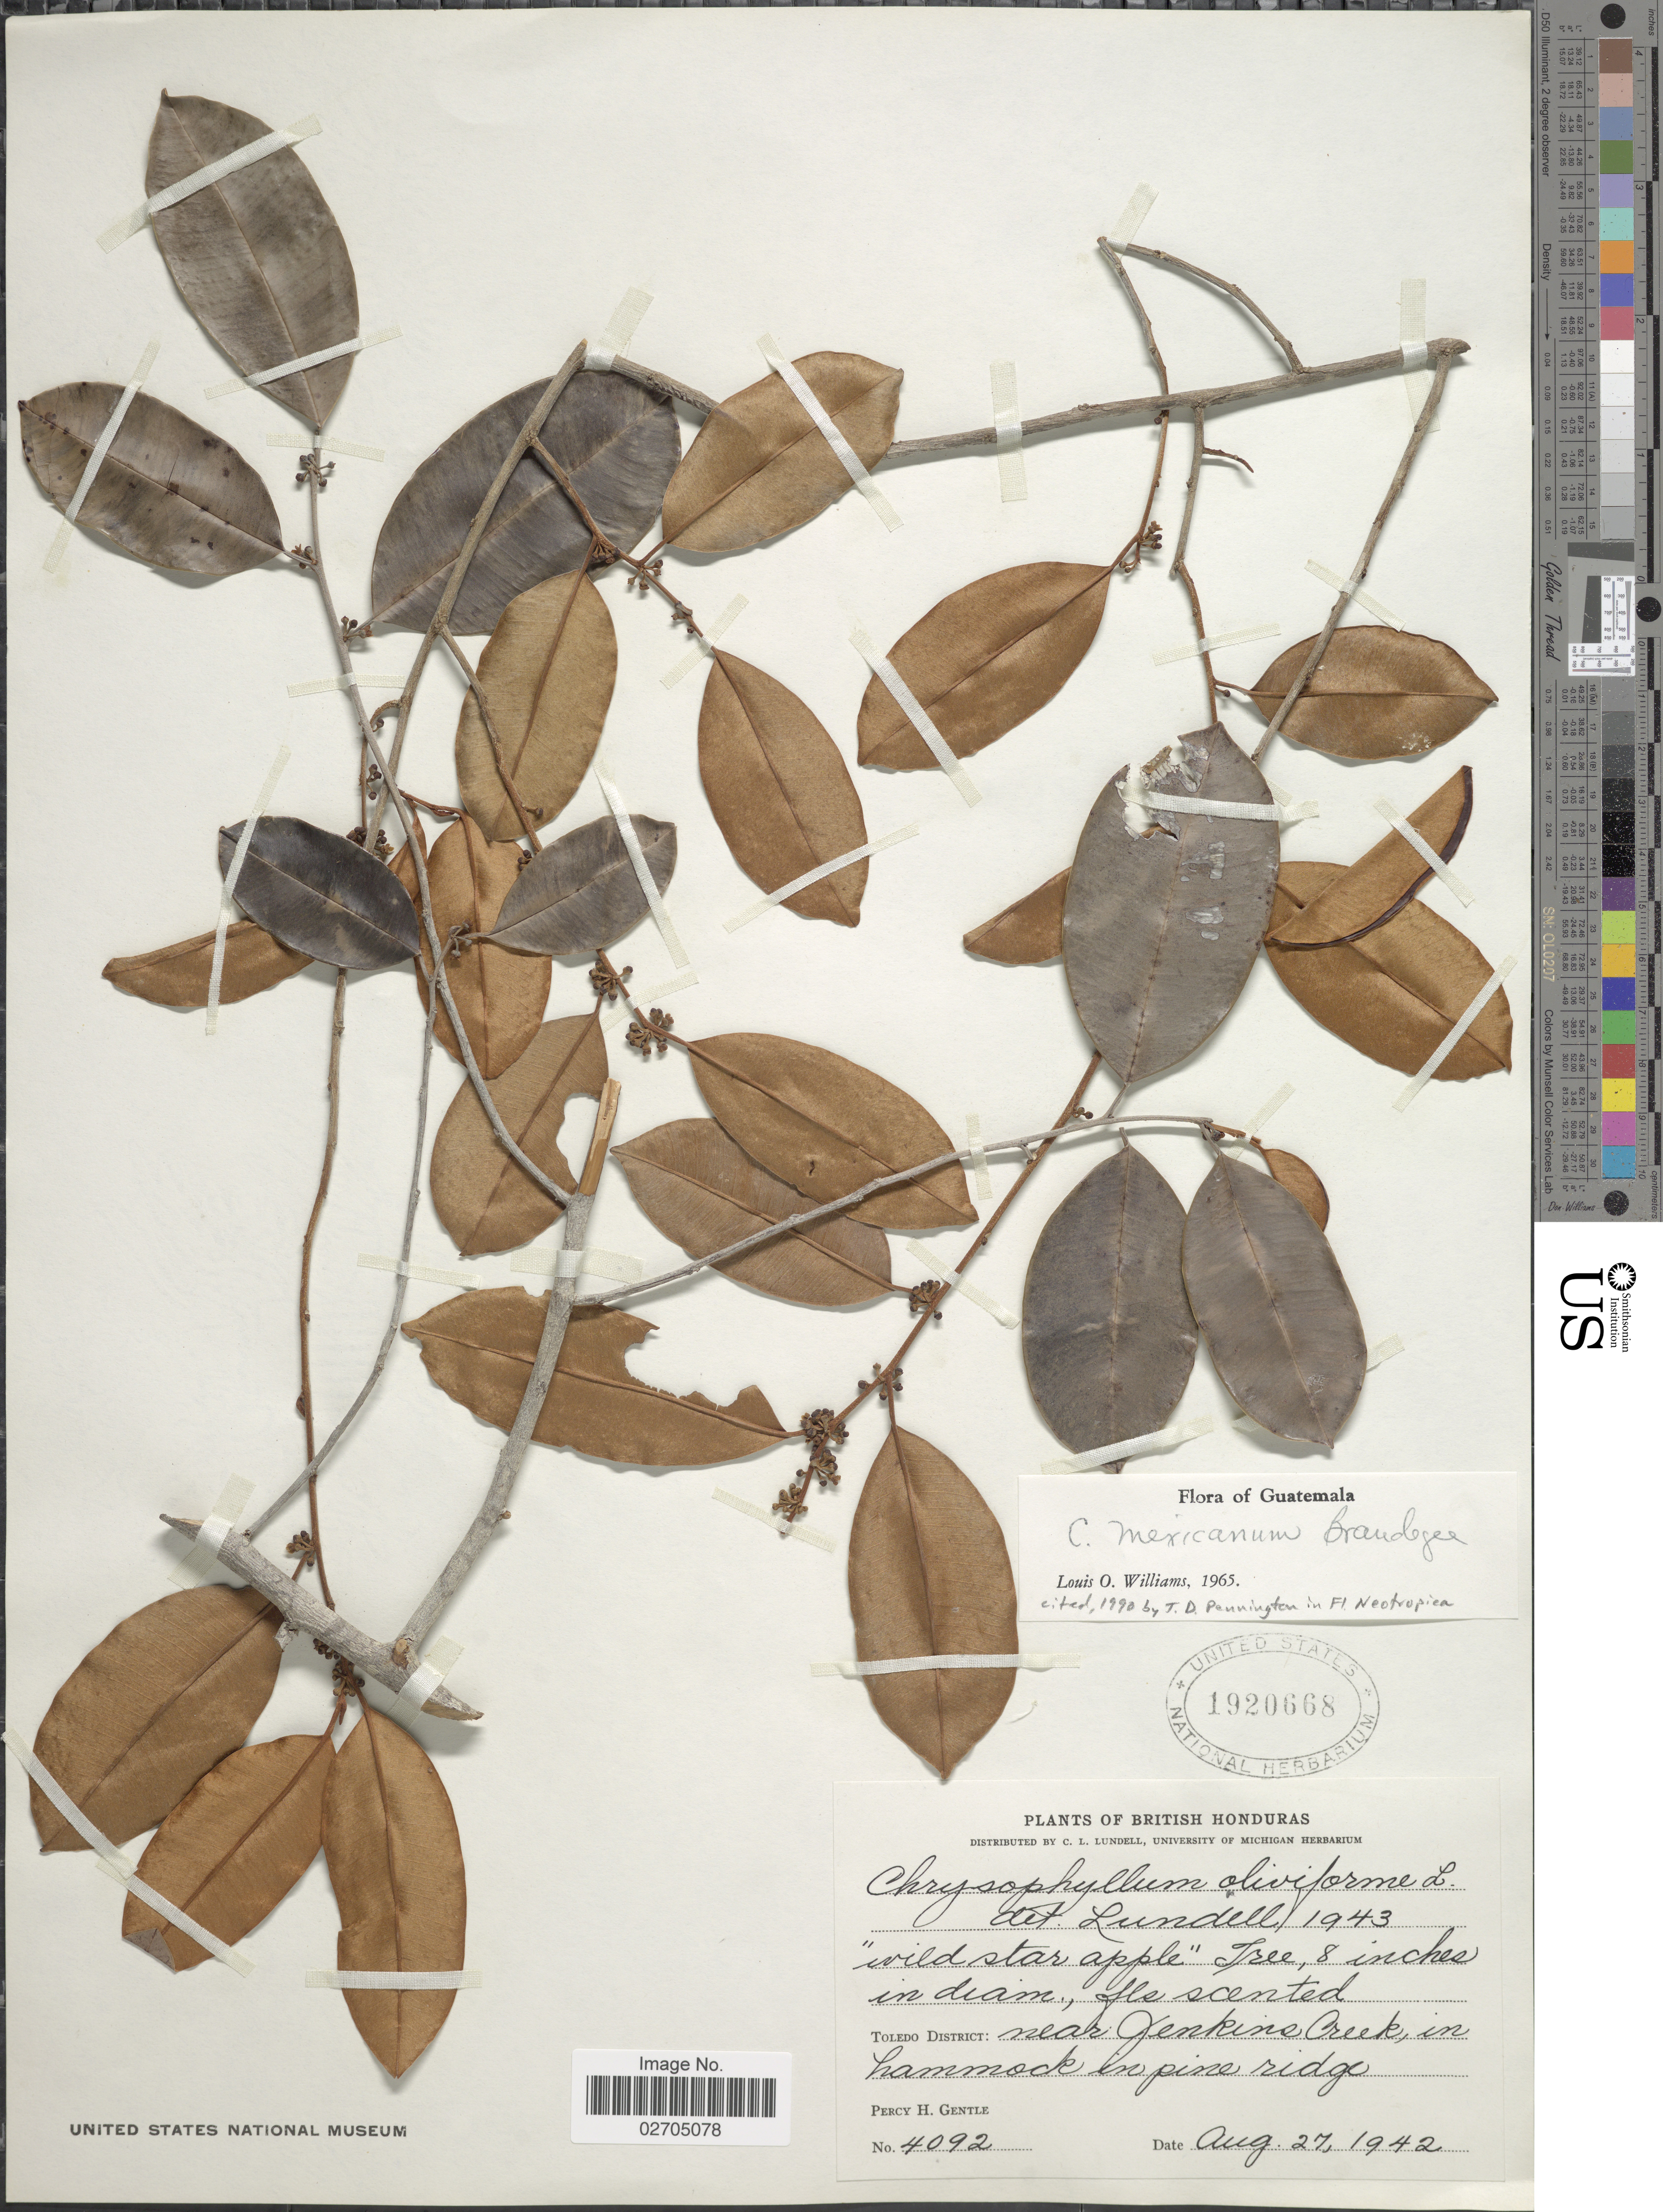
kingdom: Plantae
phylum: Tracheophyta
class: Magnoliopsida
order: Ericales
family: Sapotaceae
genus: Chrysophyllum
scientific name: Chrysophyllum mexicanum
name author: Brandegee ex Standl.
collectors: P. H. Gentle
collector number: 4092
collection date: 1942-08-27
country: Belize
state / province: Toledo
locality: British Honduras, Toledo District: near Jenkins Creek, in hammock in pine ridge.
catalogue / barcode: US 1920668